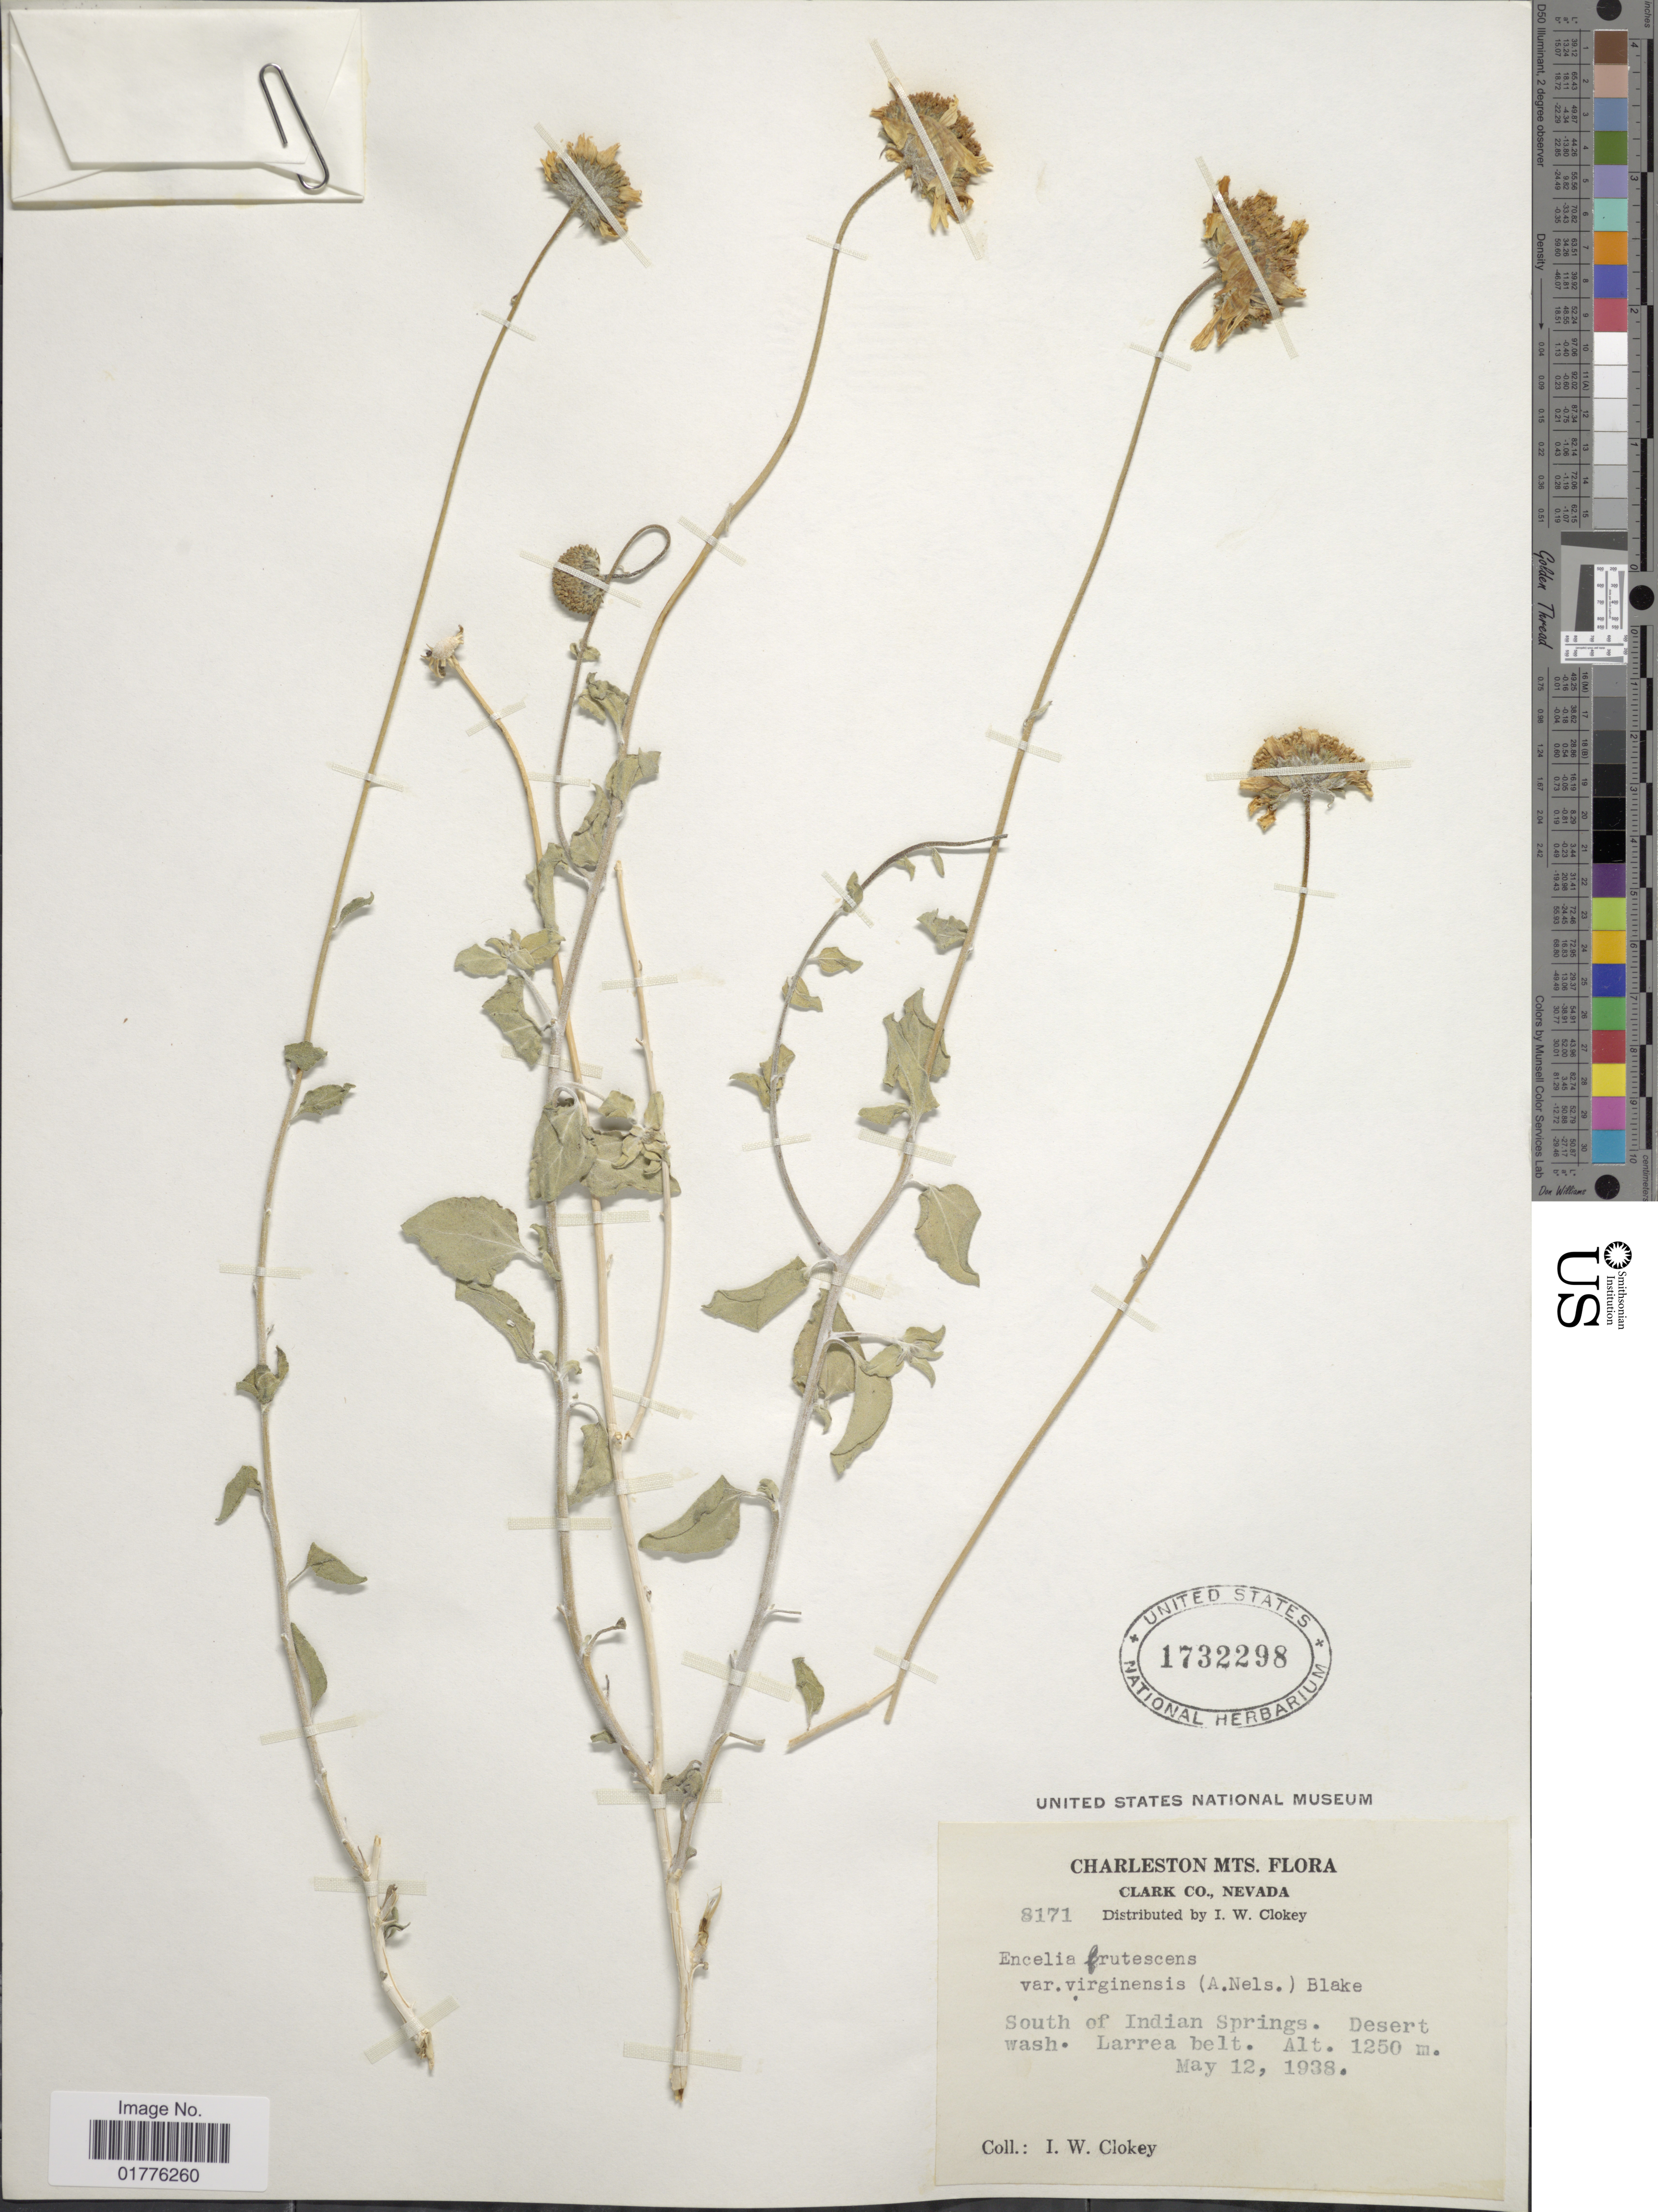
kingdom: Plantae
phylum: Tracheophyta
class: Magnoliopsida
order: Asterales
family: Asteraceae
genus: Encelia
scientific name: Encelia frutescens var. virginensis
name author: (A. Nelson) S.F. Blake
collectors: I. W. Clokey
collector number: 8171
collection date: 1938-05-12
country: United States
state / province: Nevada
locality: Charleston Mts., Clark Co., South of Indian Springs, Larrea belt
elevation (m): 1250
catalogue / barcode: US 1732298